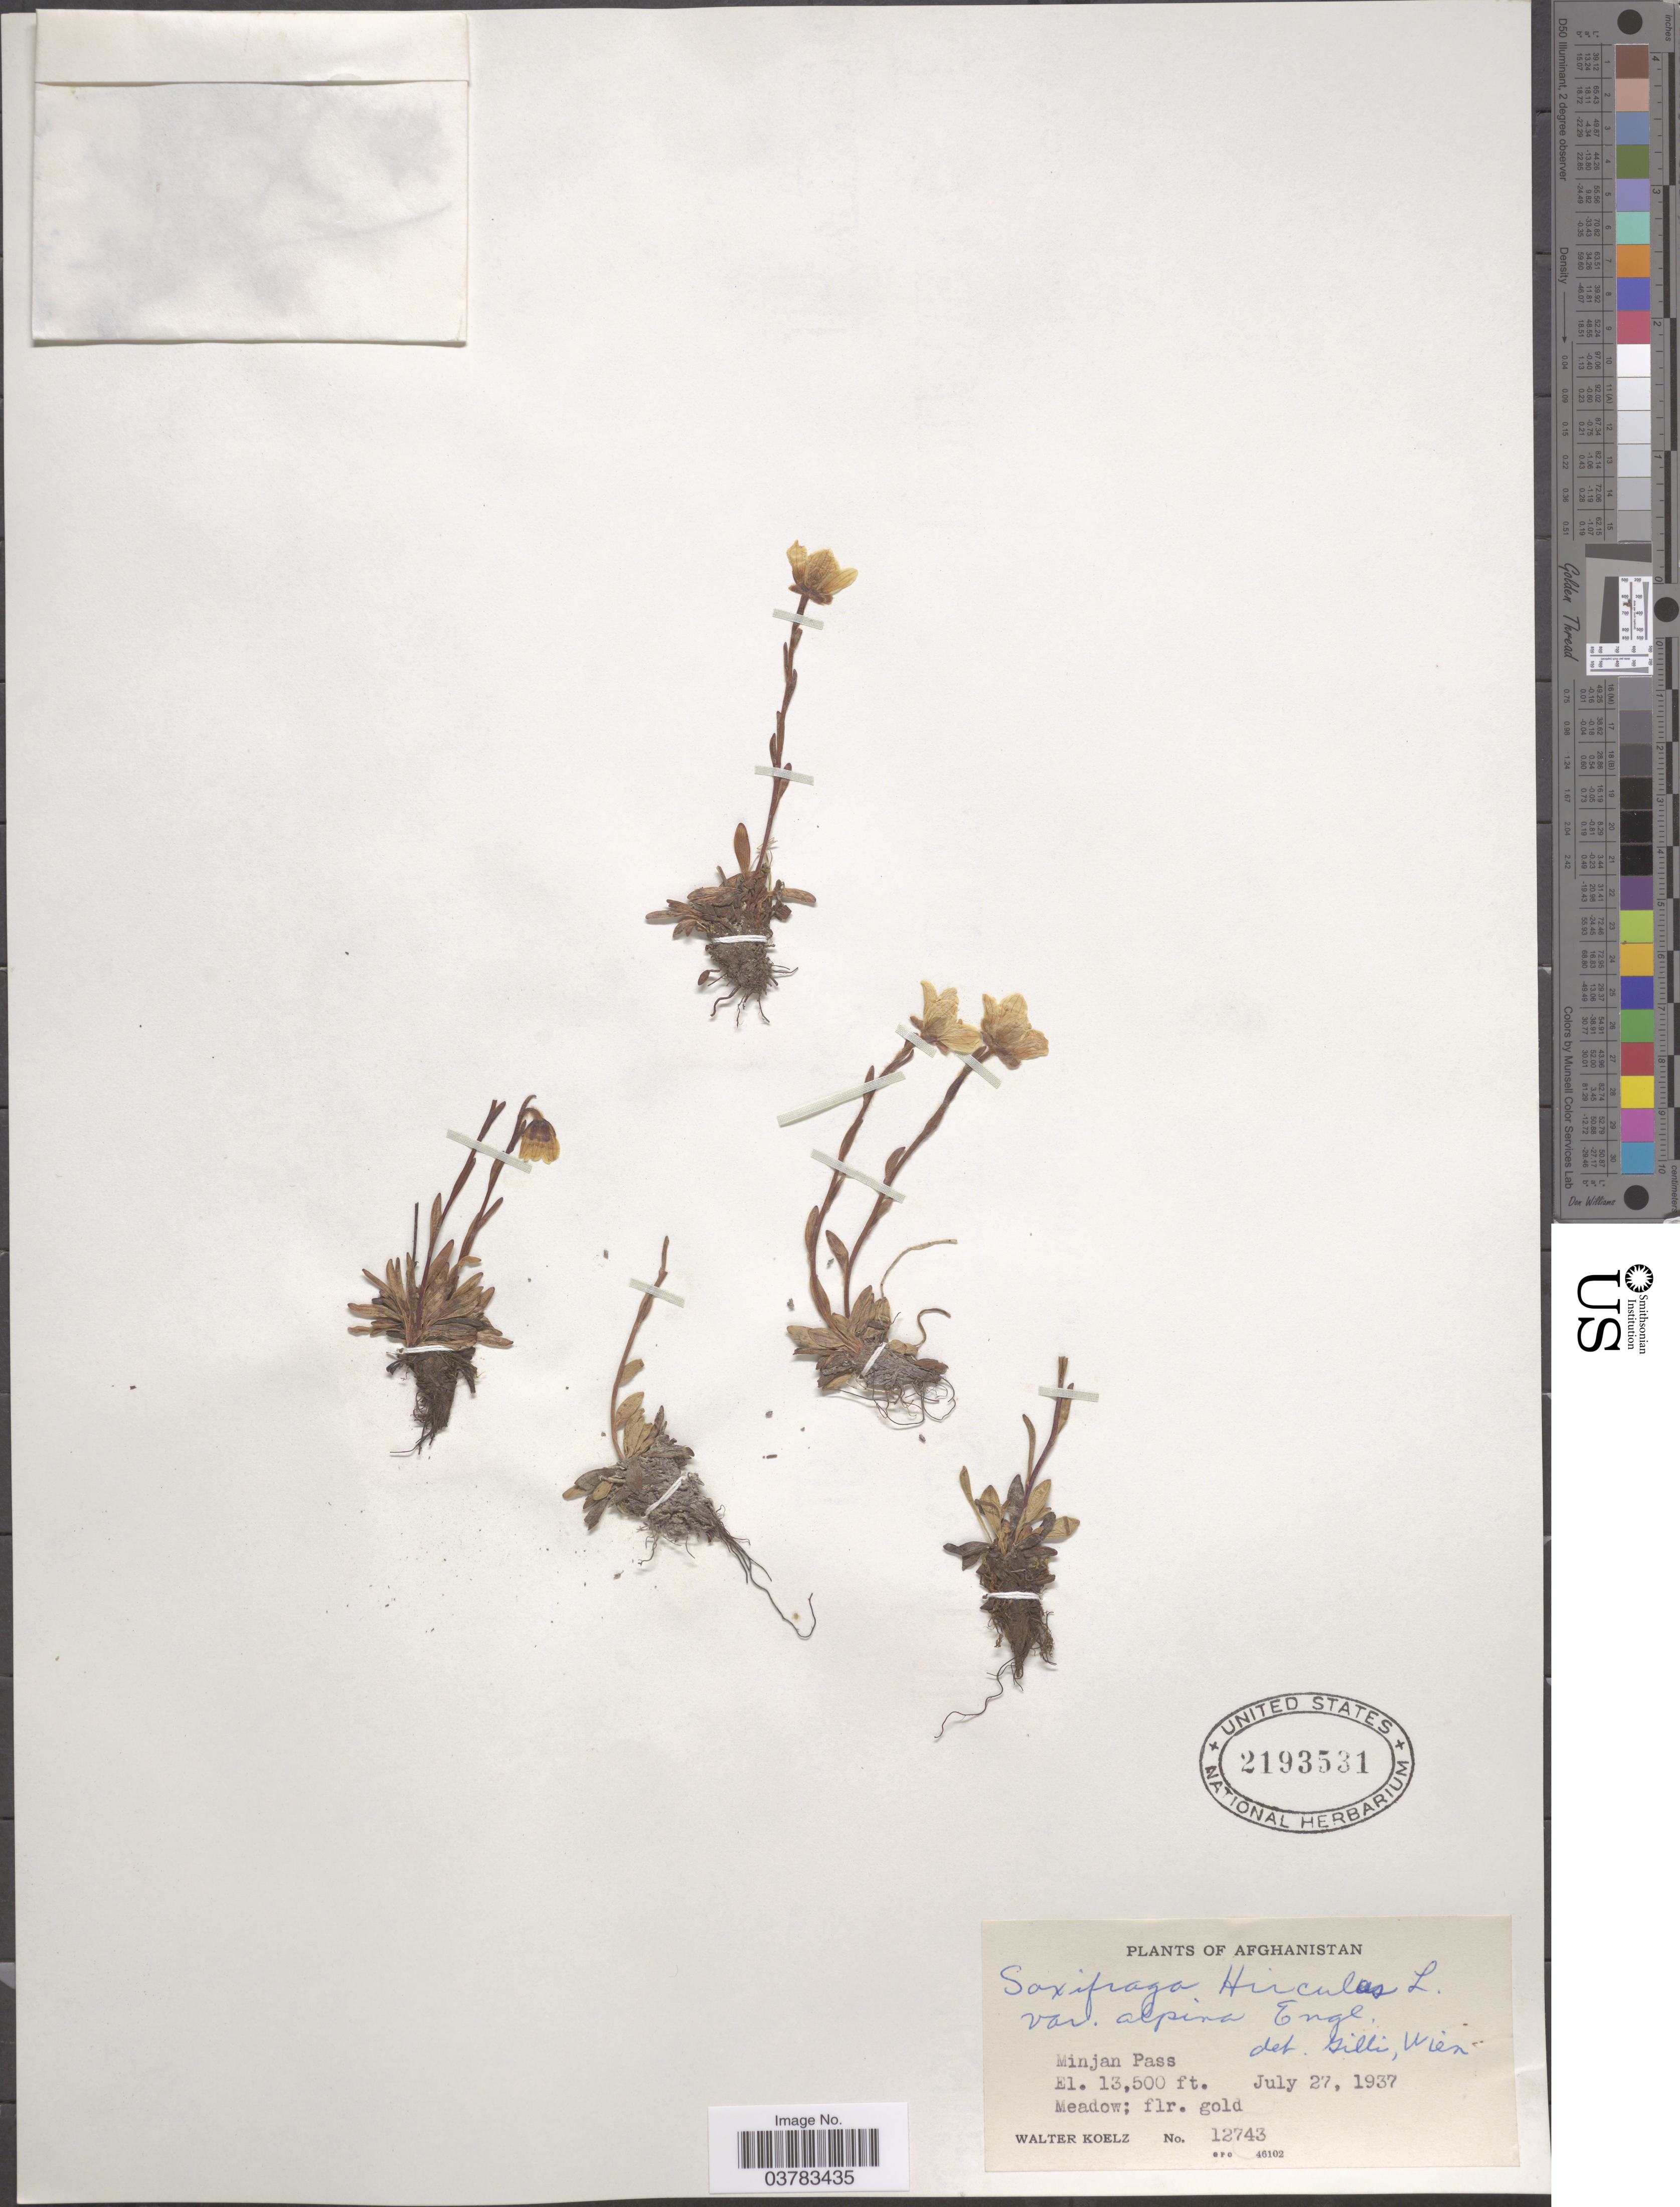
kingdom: Plantae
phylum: Tracheophyta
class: Magnoliopsida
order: Saxifragales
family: Saxifragaceae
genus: Saxifraga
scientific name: Saxifraga hirculus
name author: L.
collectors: W. N. Koelz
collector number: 12743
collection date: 1937-07-27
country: Afghanistan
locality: Minjan Pass.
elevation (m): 4115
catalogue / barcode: US 2193531